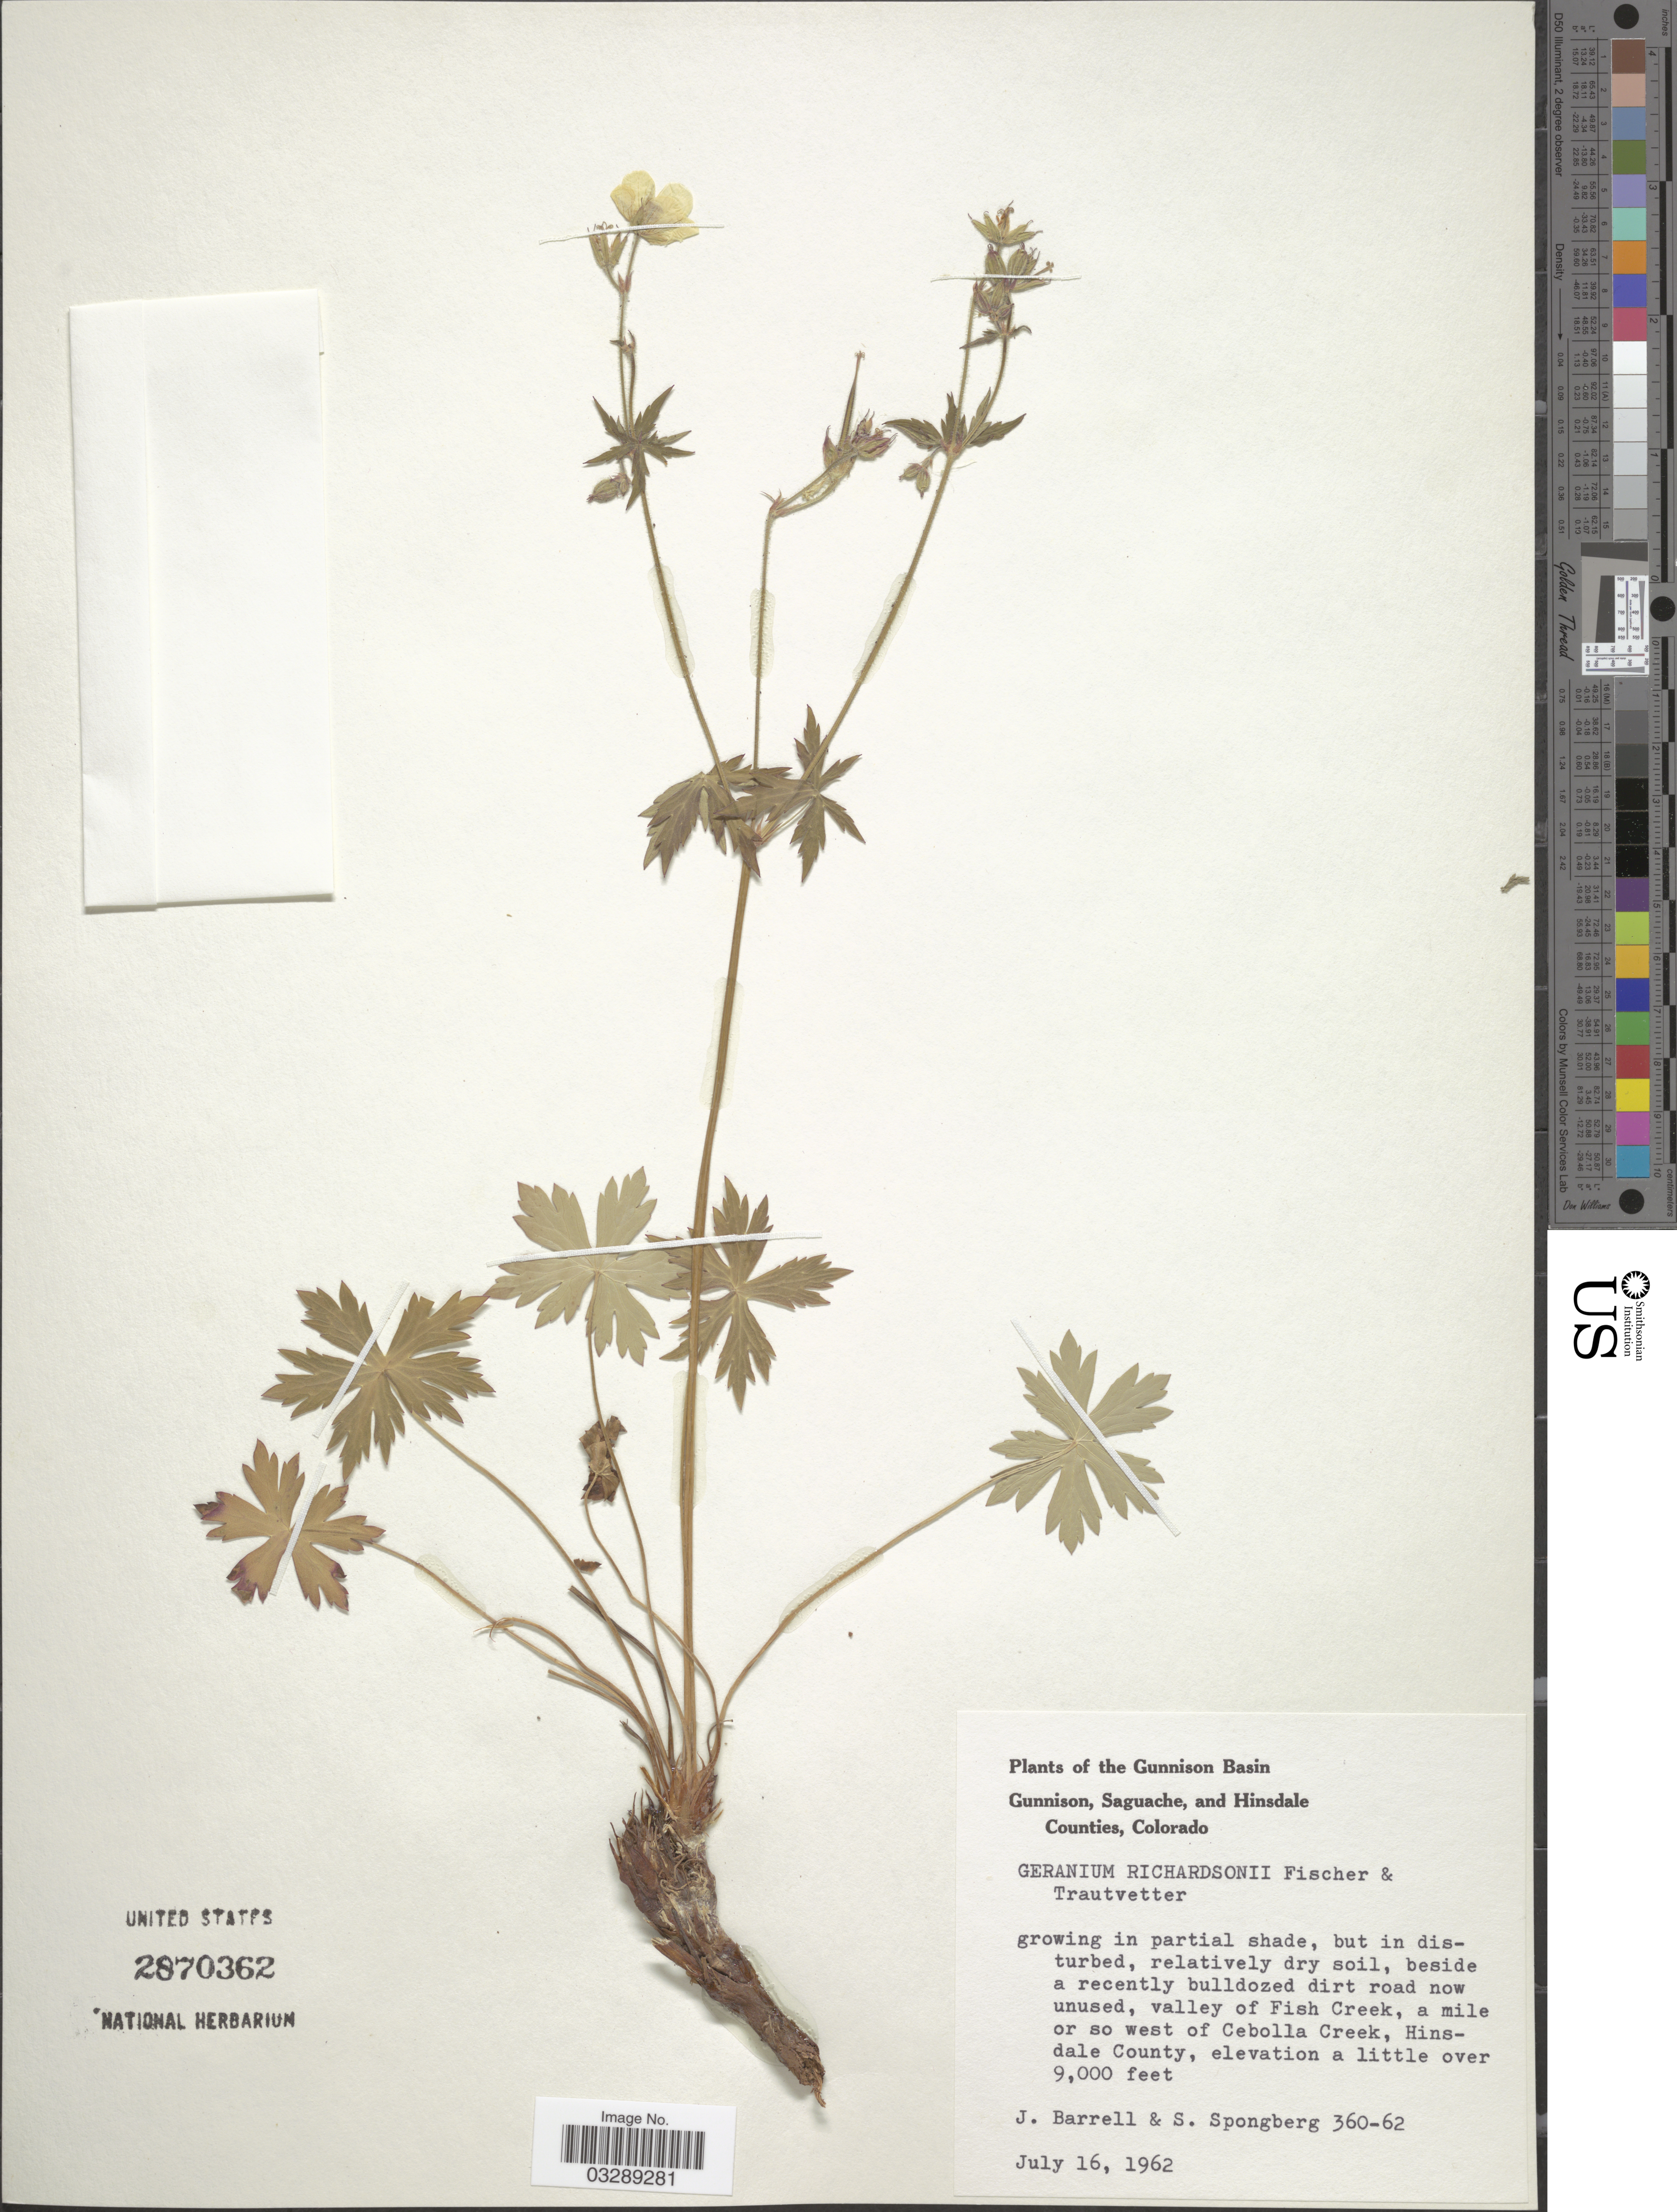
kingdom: Plantae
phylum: Tracheophyta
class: Magnoliopsida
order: Geraniales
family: Geraniaceae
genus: Geranium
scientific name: Geranium richardsonii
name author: Fisch. & Trautv.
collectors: J. Barrell & S. A.Spongberg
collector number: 360-62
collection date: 1962-07-16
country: United States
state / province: Colorado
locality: The Gunnison Basin, Gunnison, Saguache, and Hinsdale Counties, valley of Fish Creek, a mile or so west of Cebolla Creek, Hinsdale County.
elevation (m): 2743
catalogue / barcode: US 2870362